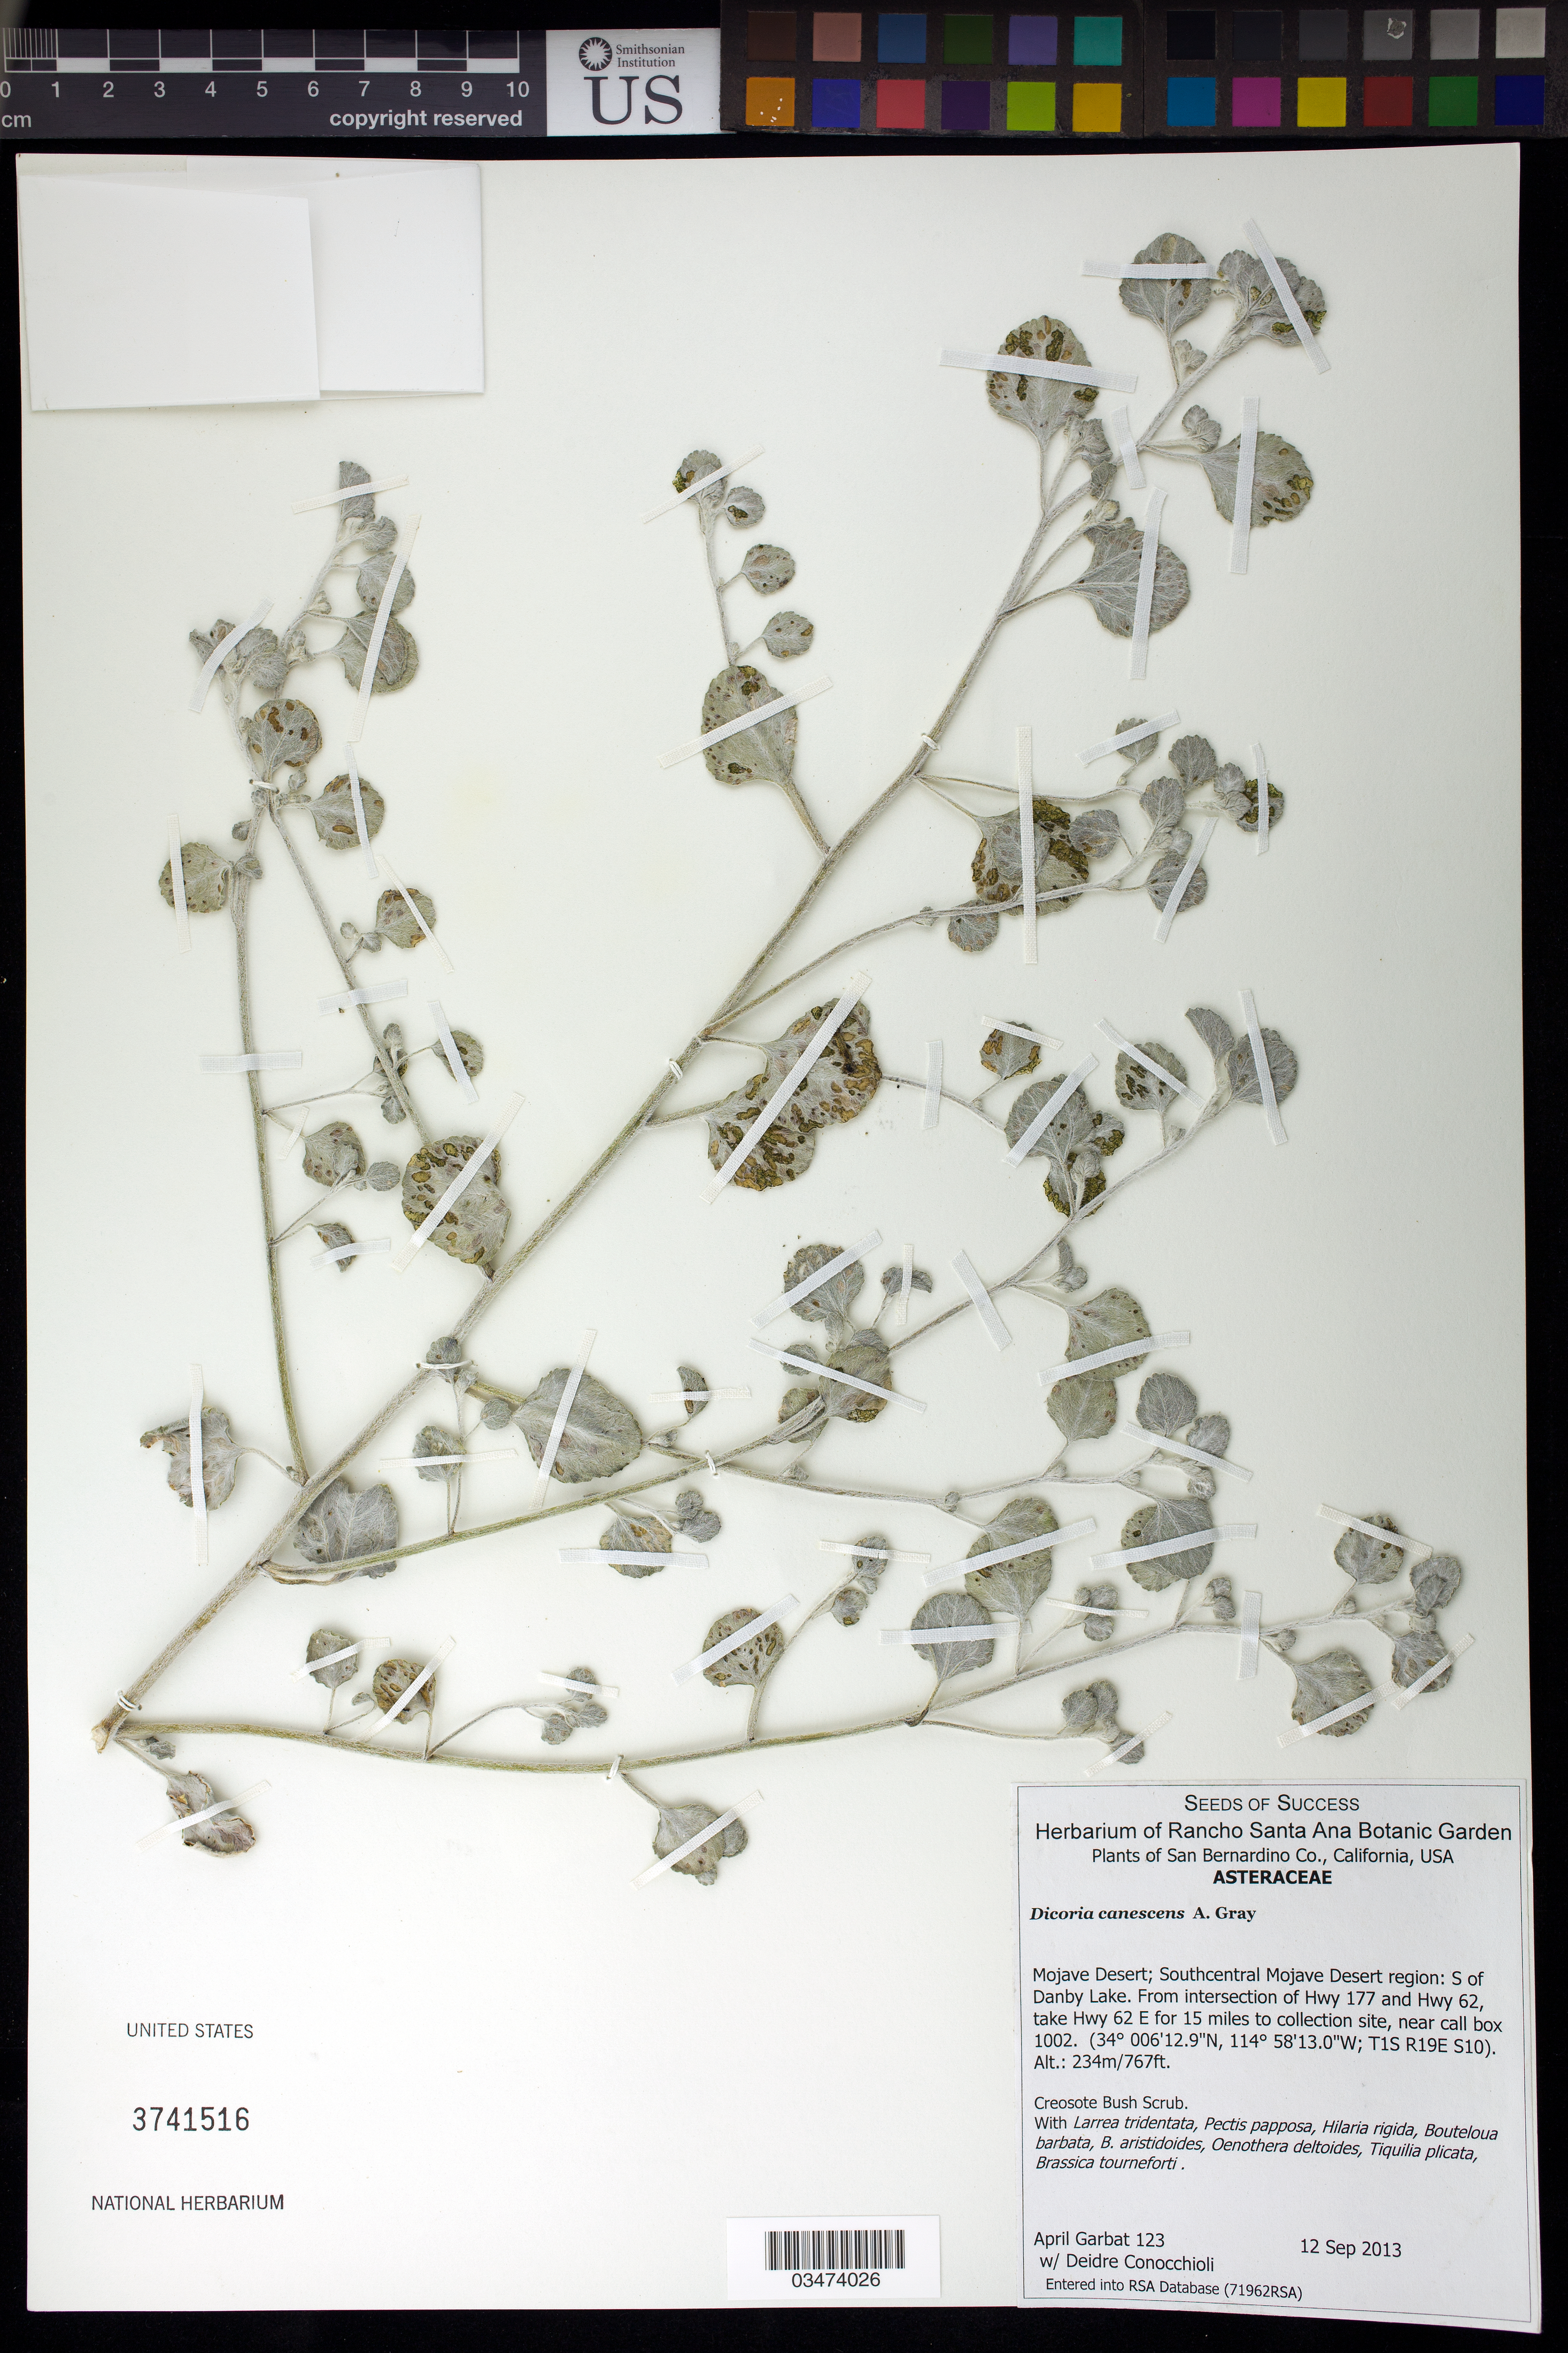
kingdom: Plantae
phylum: Tracheophyta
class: Magnoliopsida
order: Asterales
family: Asteraceae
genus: Dicoria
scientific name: Dicoria canescens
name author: A. Gray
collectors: A. Garbat & D. Conocchioli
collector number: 123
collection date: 2013-09-12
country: United States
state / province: California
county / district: San Bernardino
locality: Mojave Desert, Southcentral region, S of Danby Lake, near call box 1002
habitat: With Larrea tridentata, Pectis papposa, Hilaria rigida, ect.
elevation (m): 234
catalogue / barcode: US 3741516